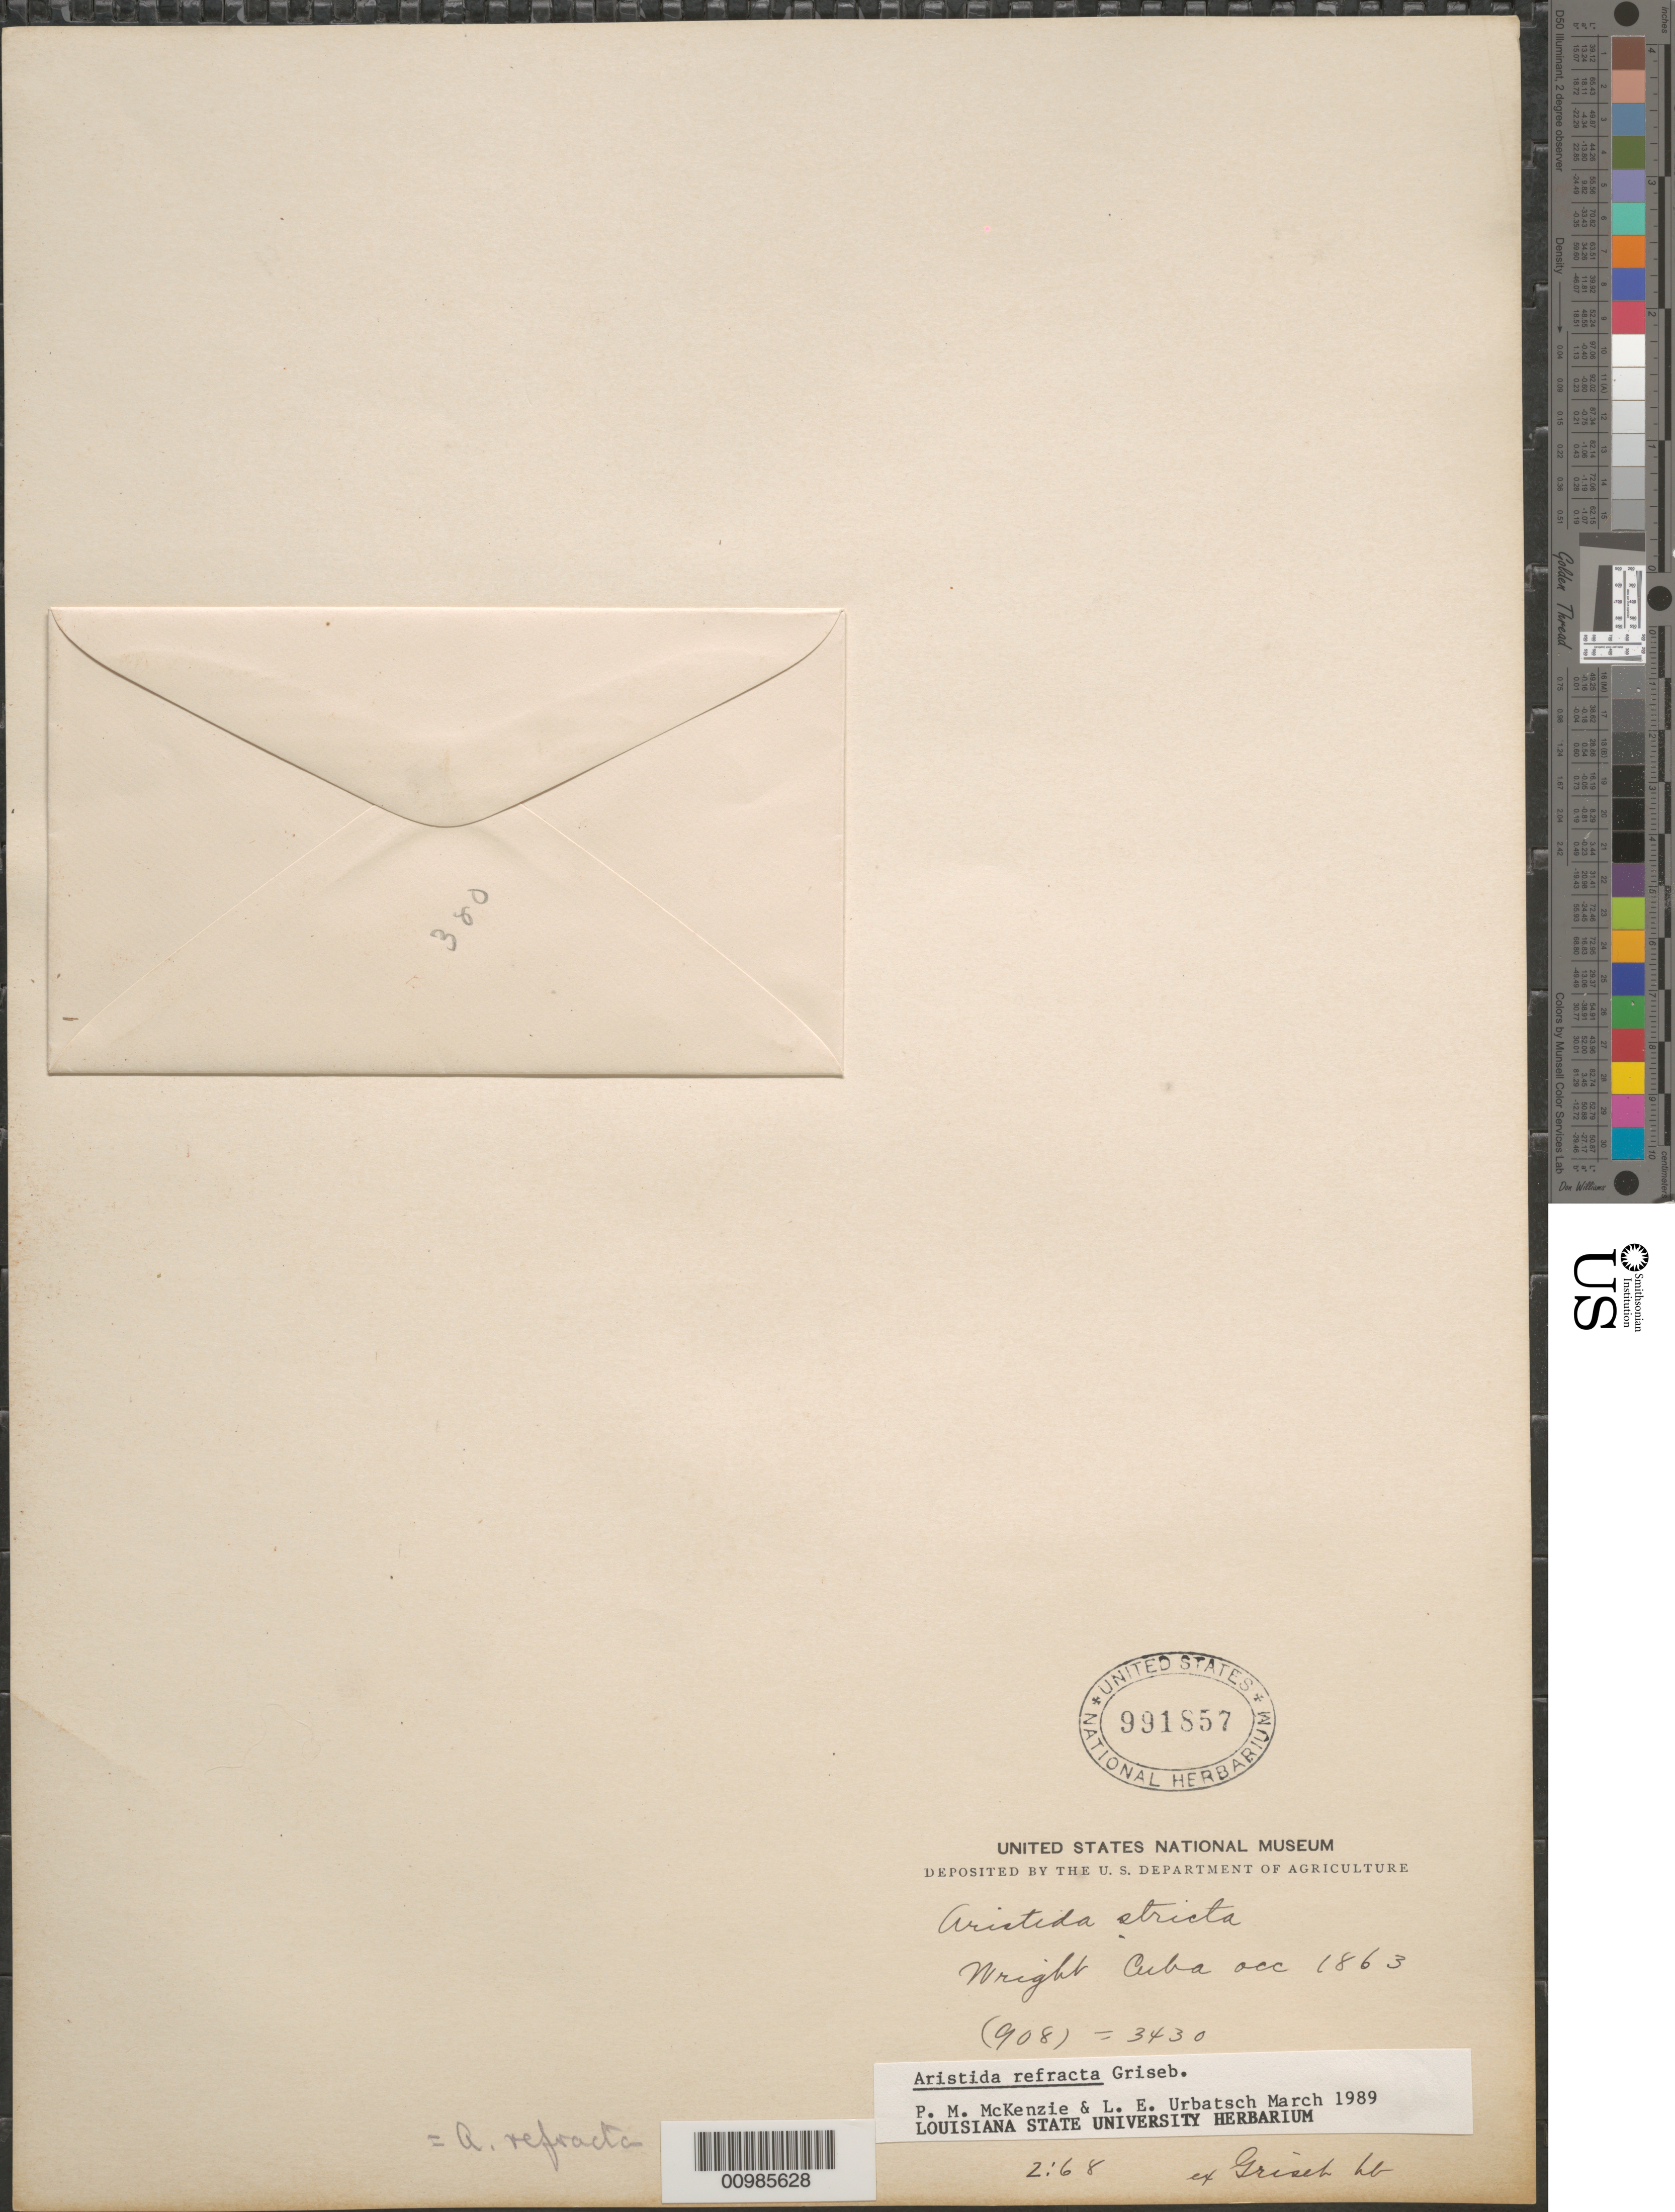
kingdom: Plantae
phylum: Tracheophyta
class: Liliopsida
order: Poales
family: Poaceae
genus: Aristida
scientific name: Aristida refracta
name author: Griseb.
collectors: C. Wright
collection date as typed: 1863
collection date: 1863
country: Cuba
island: Cuba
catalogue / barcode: US 991857